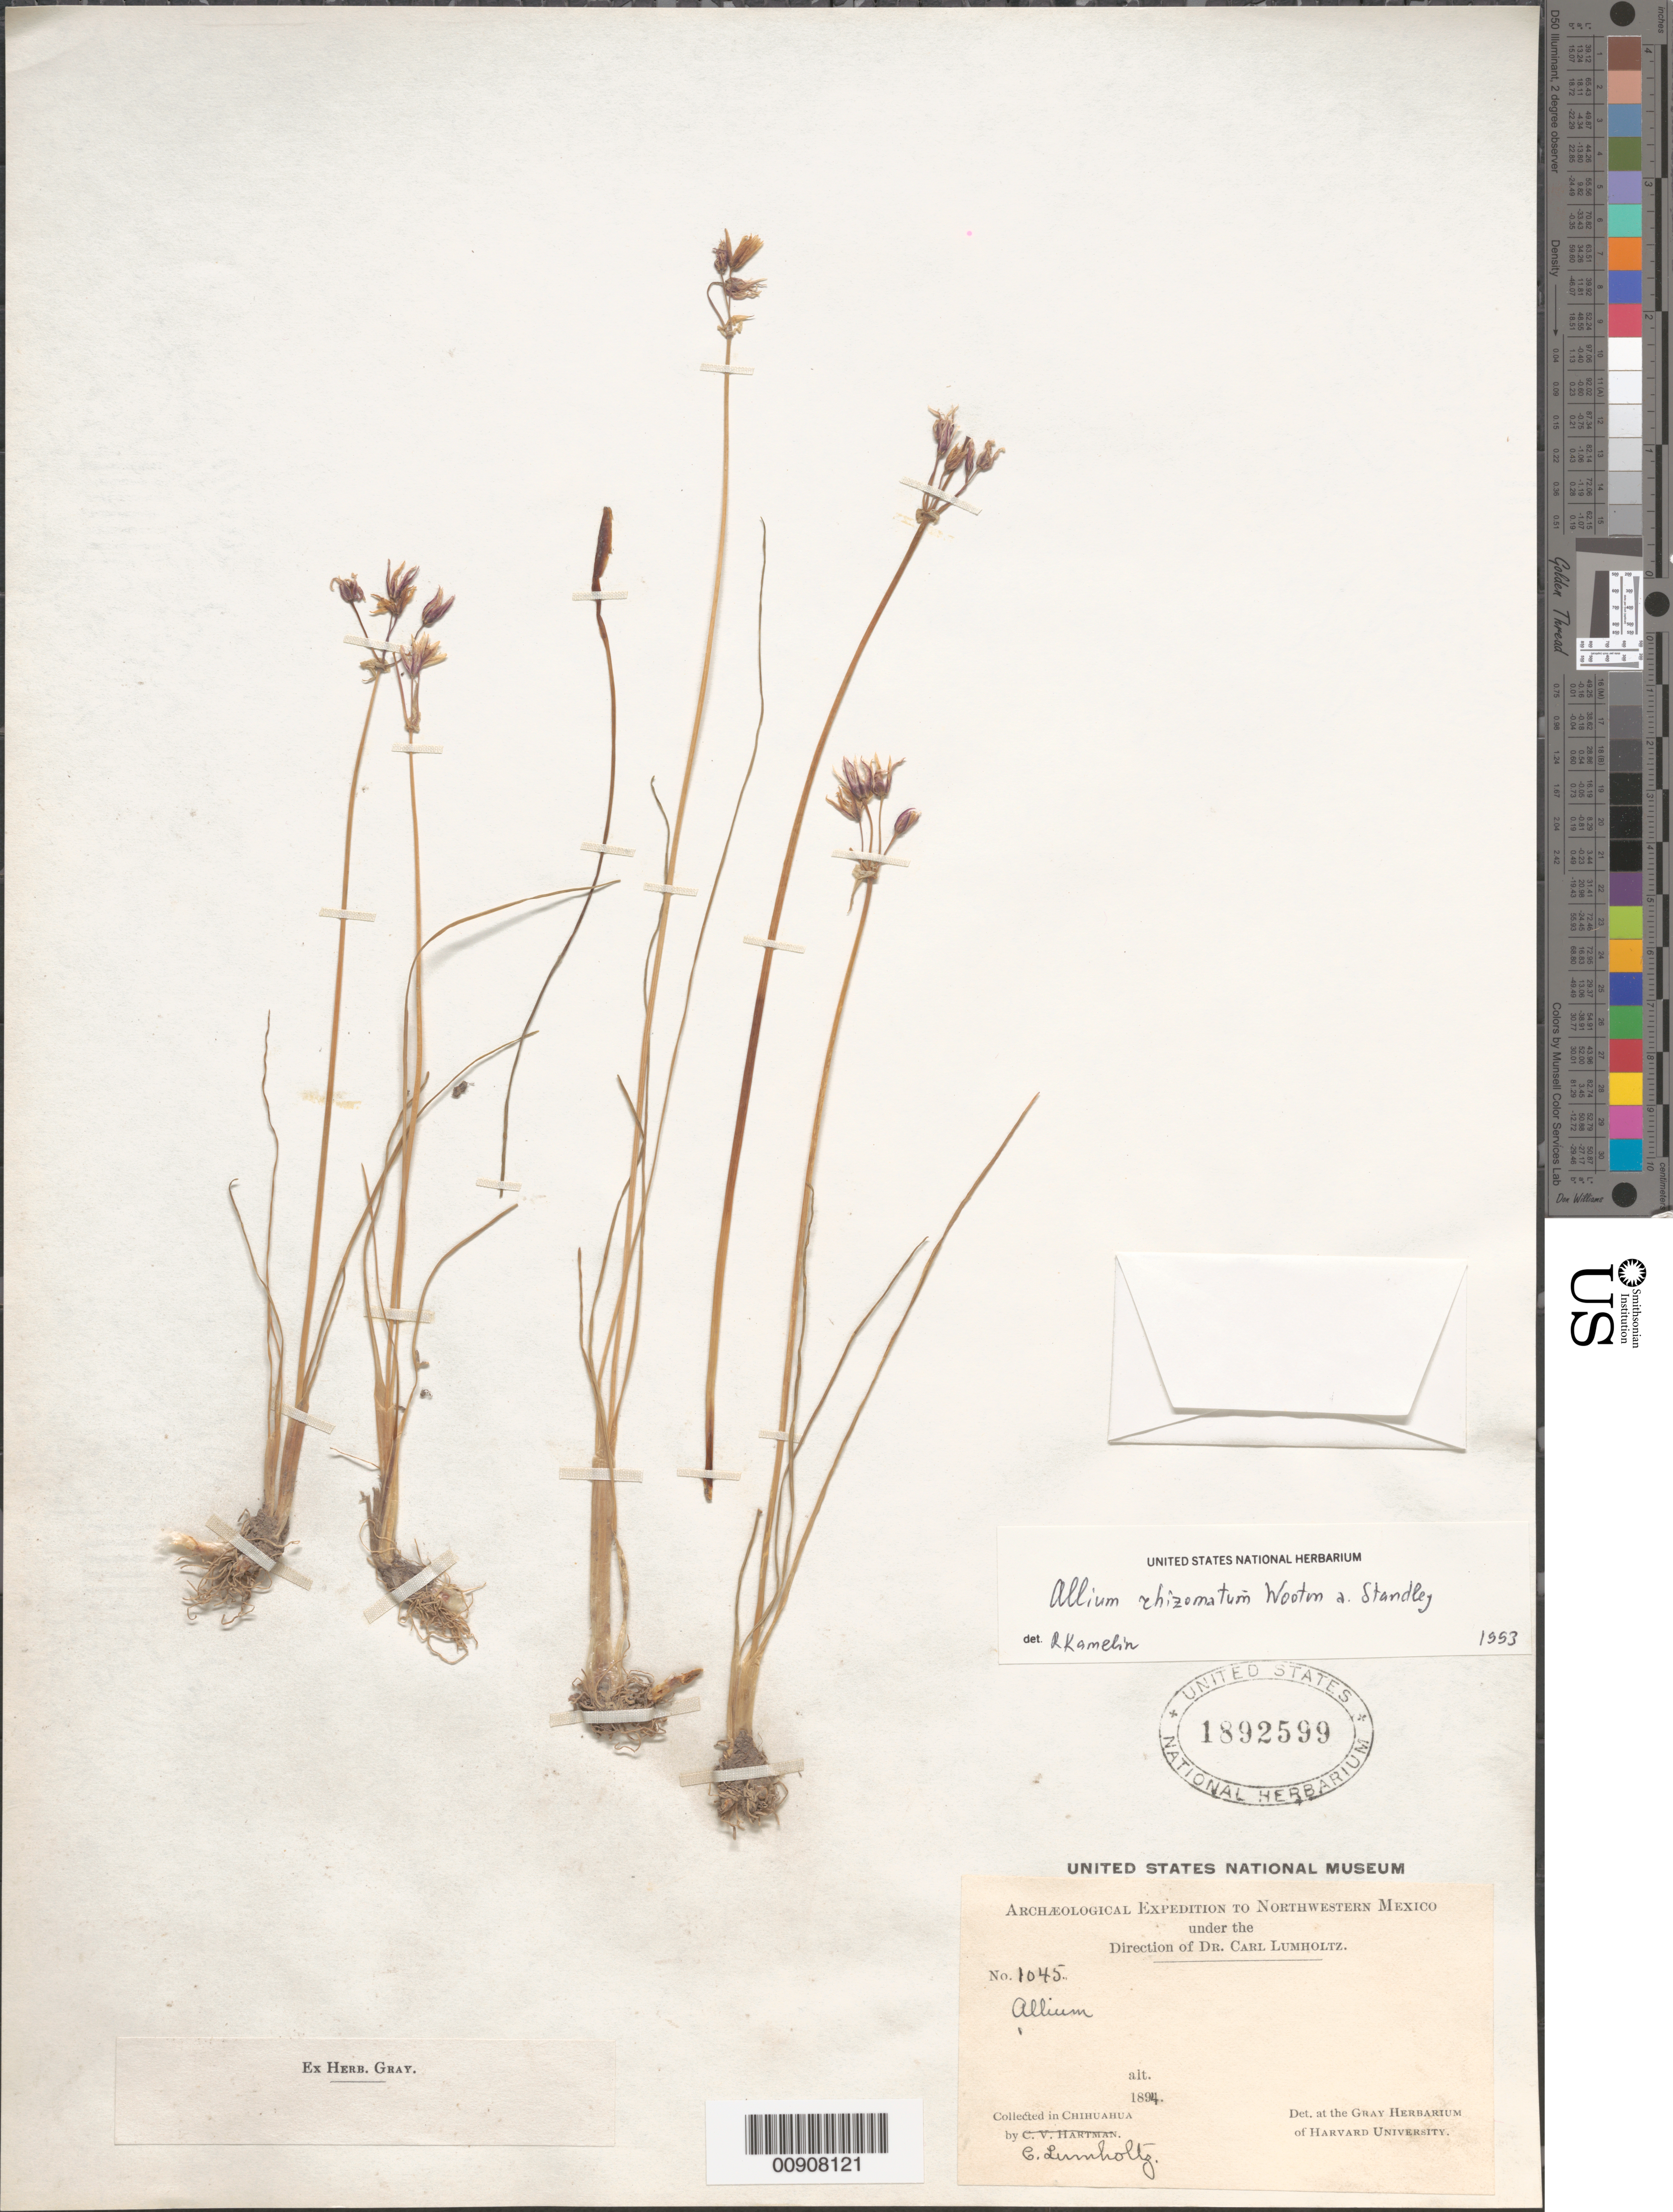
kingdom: Plantae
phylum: Tracheophyta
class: Liliopsida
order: Asparagales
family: Amaryllidaceae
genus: Allium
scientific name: Allium rhizomatum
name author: Wooton & Standl.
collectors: C. Lumholtz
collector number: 1045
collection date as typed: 1894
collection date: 1894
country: Mexico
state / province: Chihuahua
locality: Chihuahua.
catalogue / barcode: US 1892599